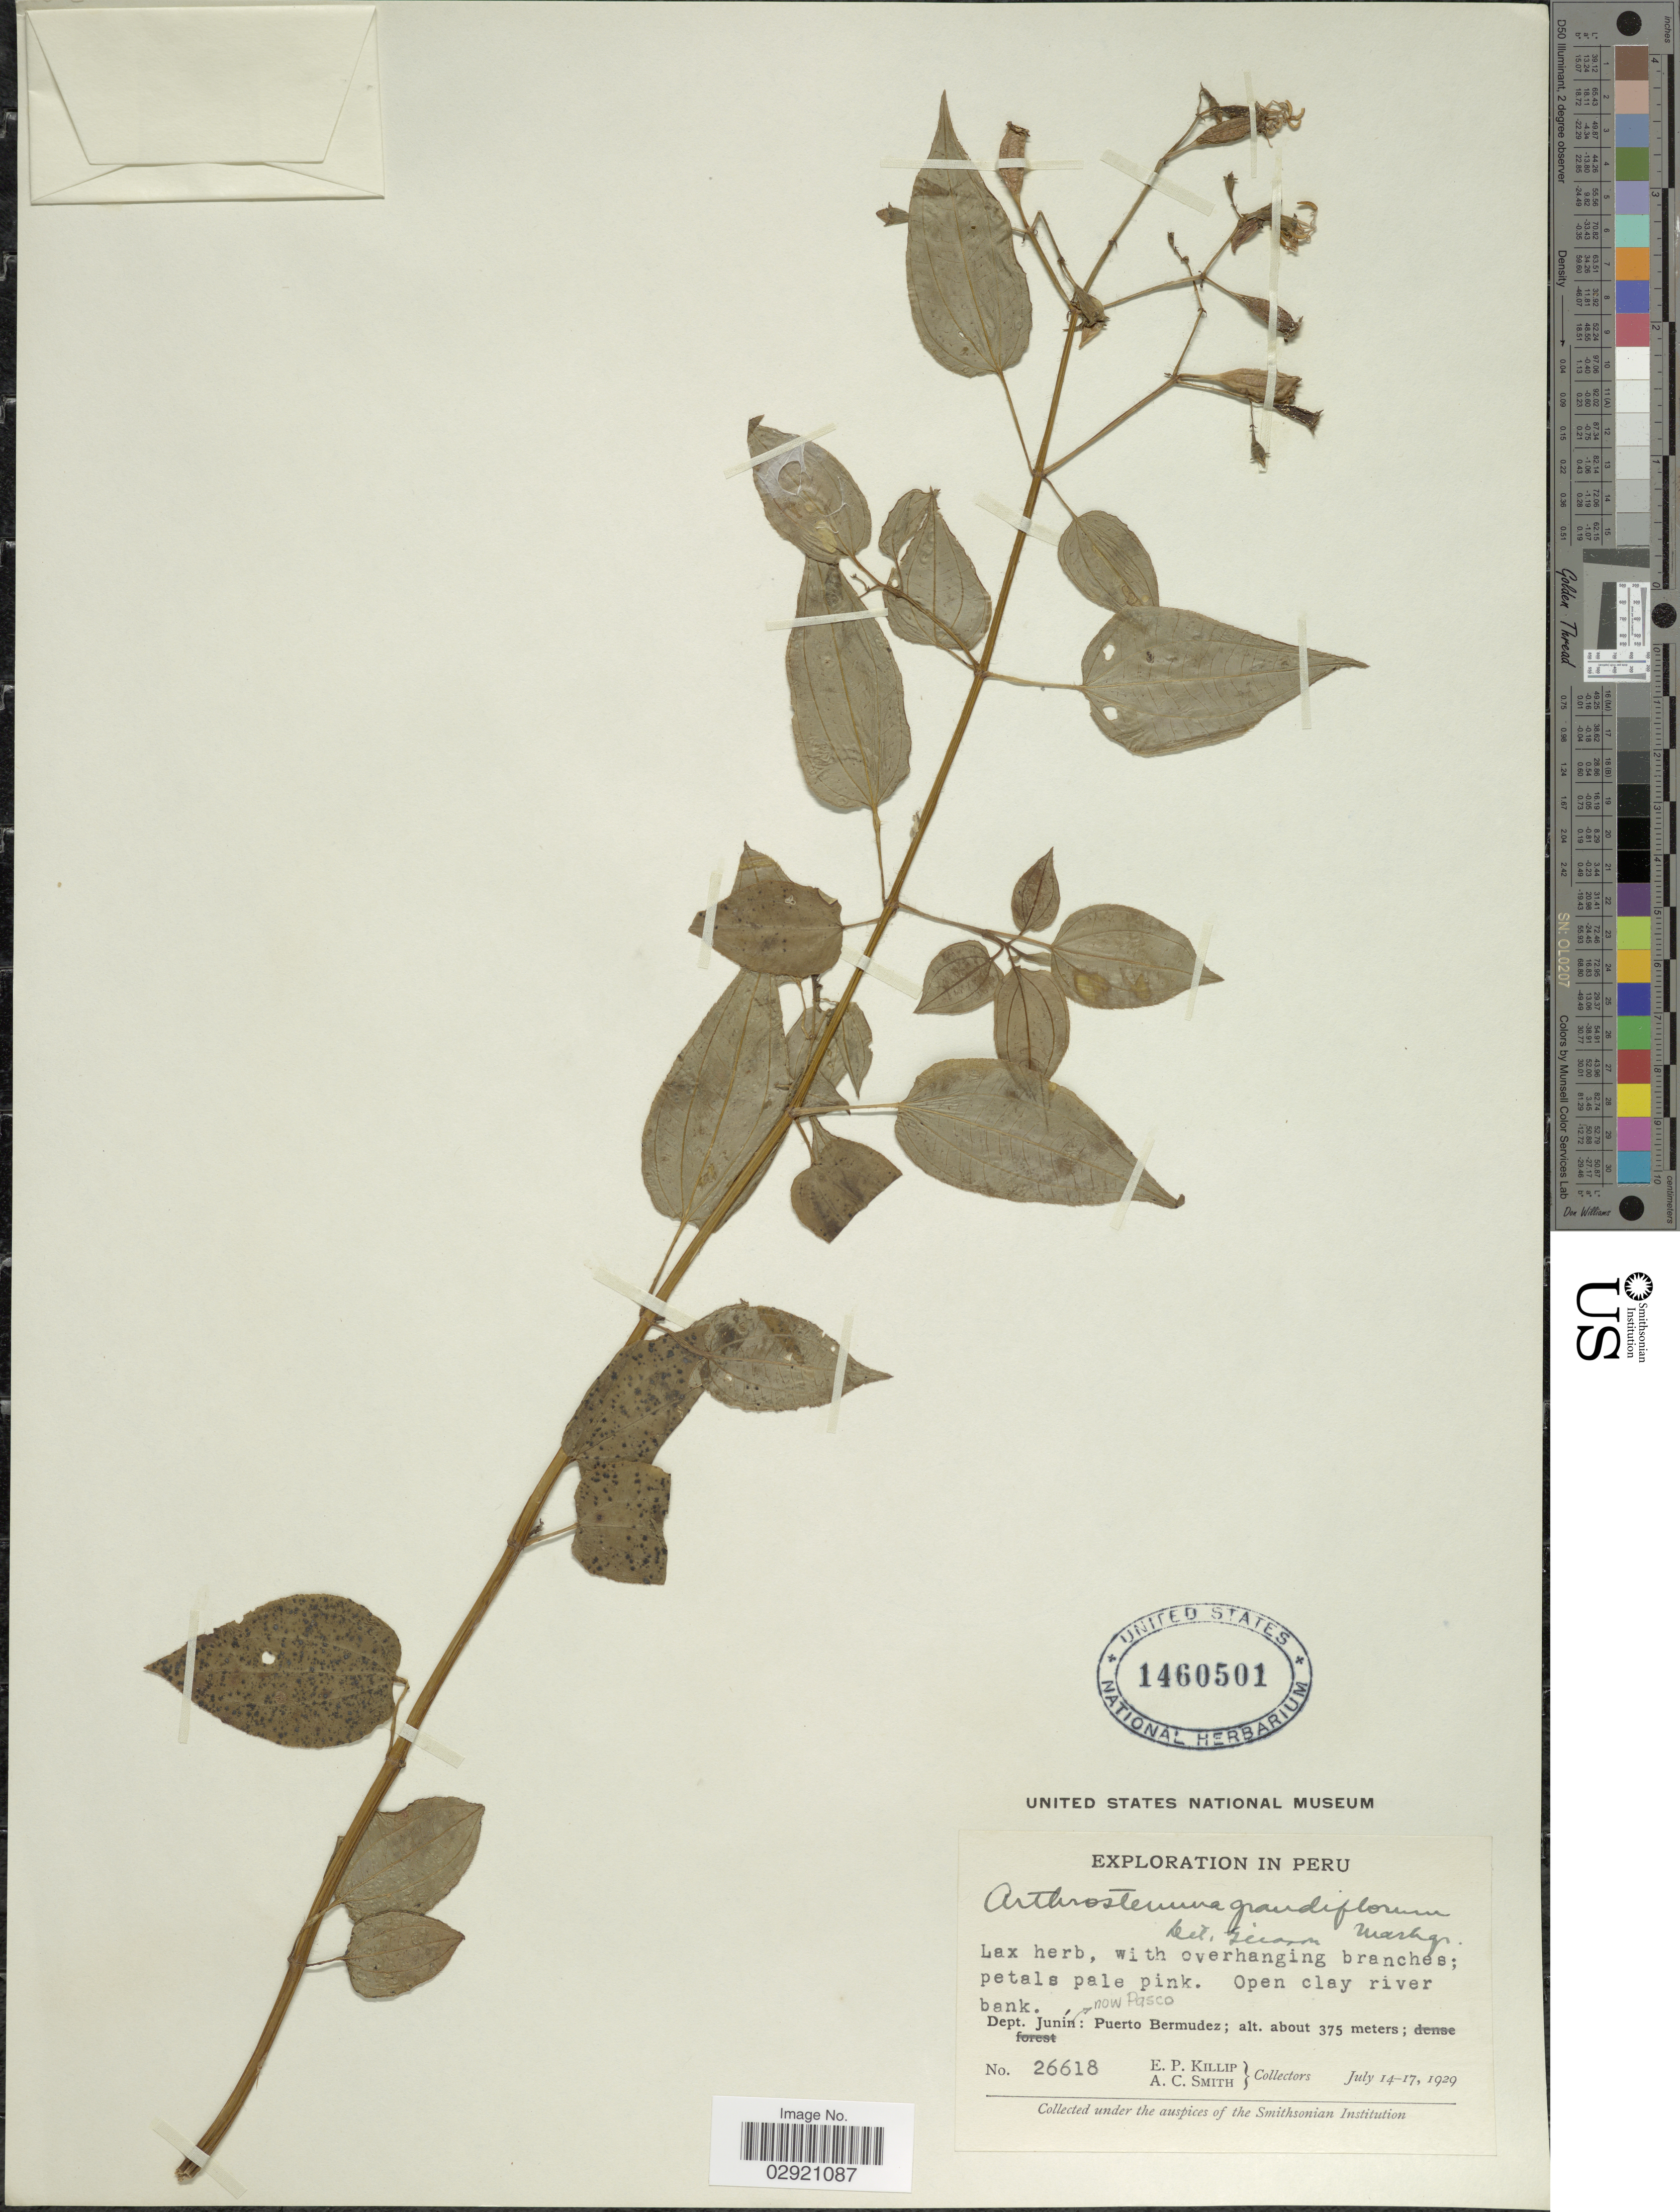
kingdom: Plantae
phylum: Tracheophyta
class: Magnoliopsida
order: Myrtales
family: Melastomataceae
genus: Arthrostemma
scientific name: Arthrostemma ciliatum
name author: Pav. ex D. Don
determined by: Strong, Mark T., (BOT), Smithsonian Institution - National Museum of Natural History (UNITED STATES)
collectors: E. P. Killip & A. C. Smith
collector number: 26618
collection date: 1929-07-14/1929-07-17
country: Peru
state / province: Junín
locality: Dept. Pasco: Puerto Bermudez.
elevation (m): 375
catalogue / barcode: US 1460501